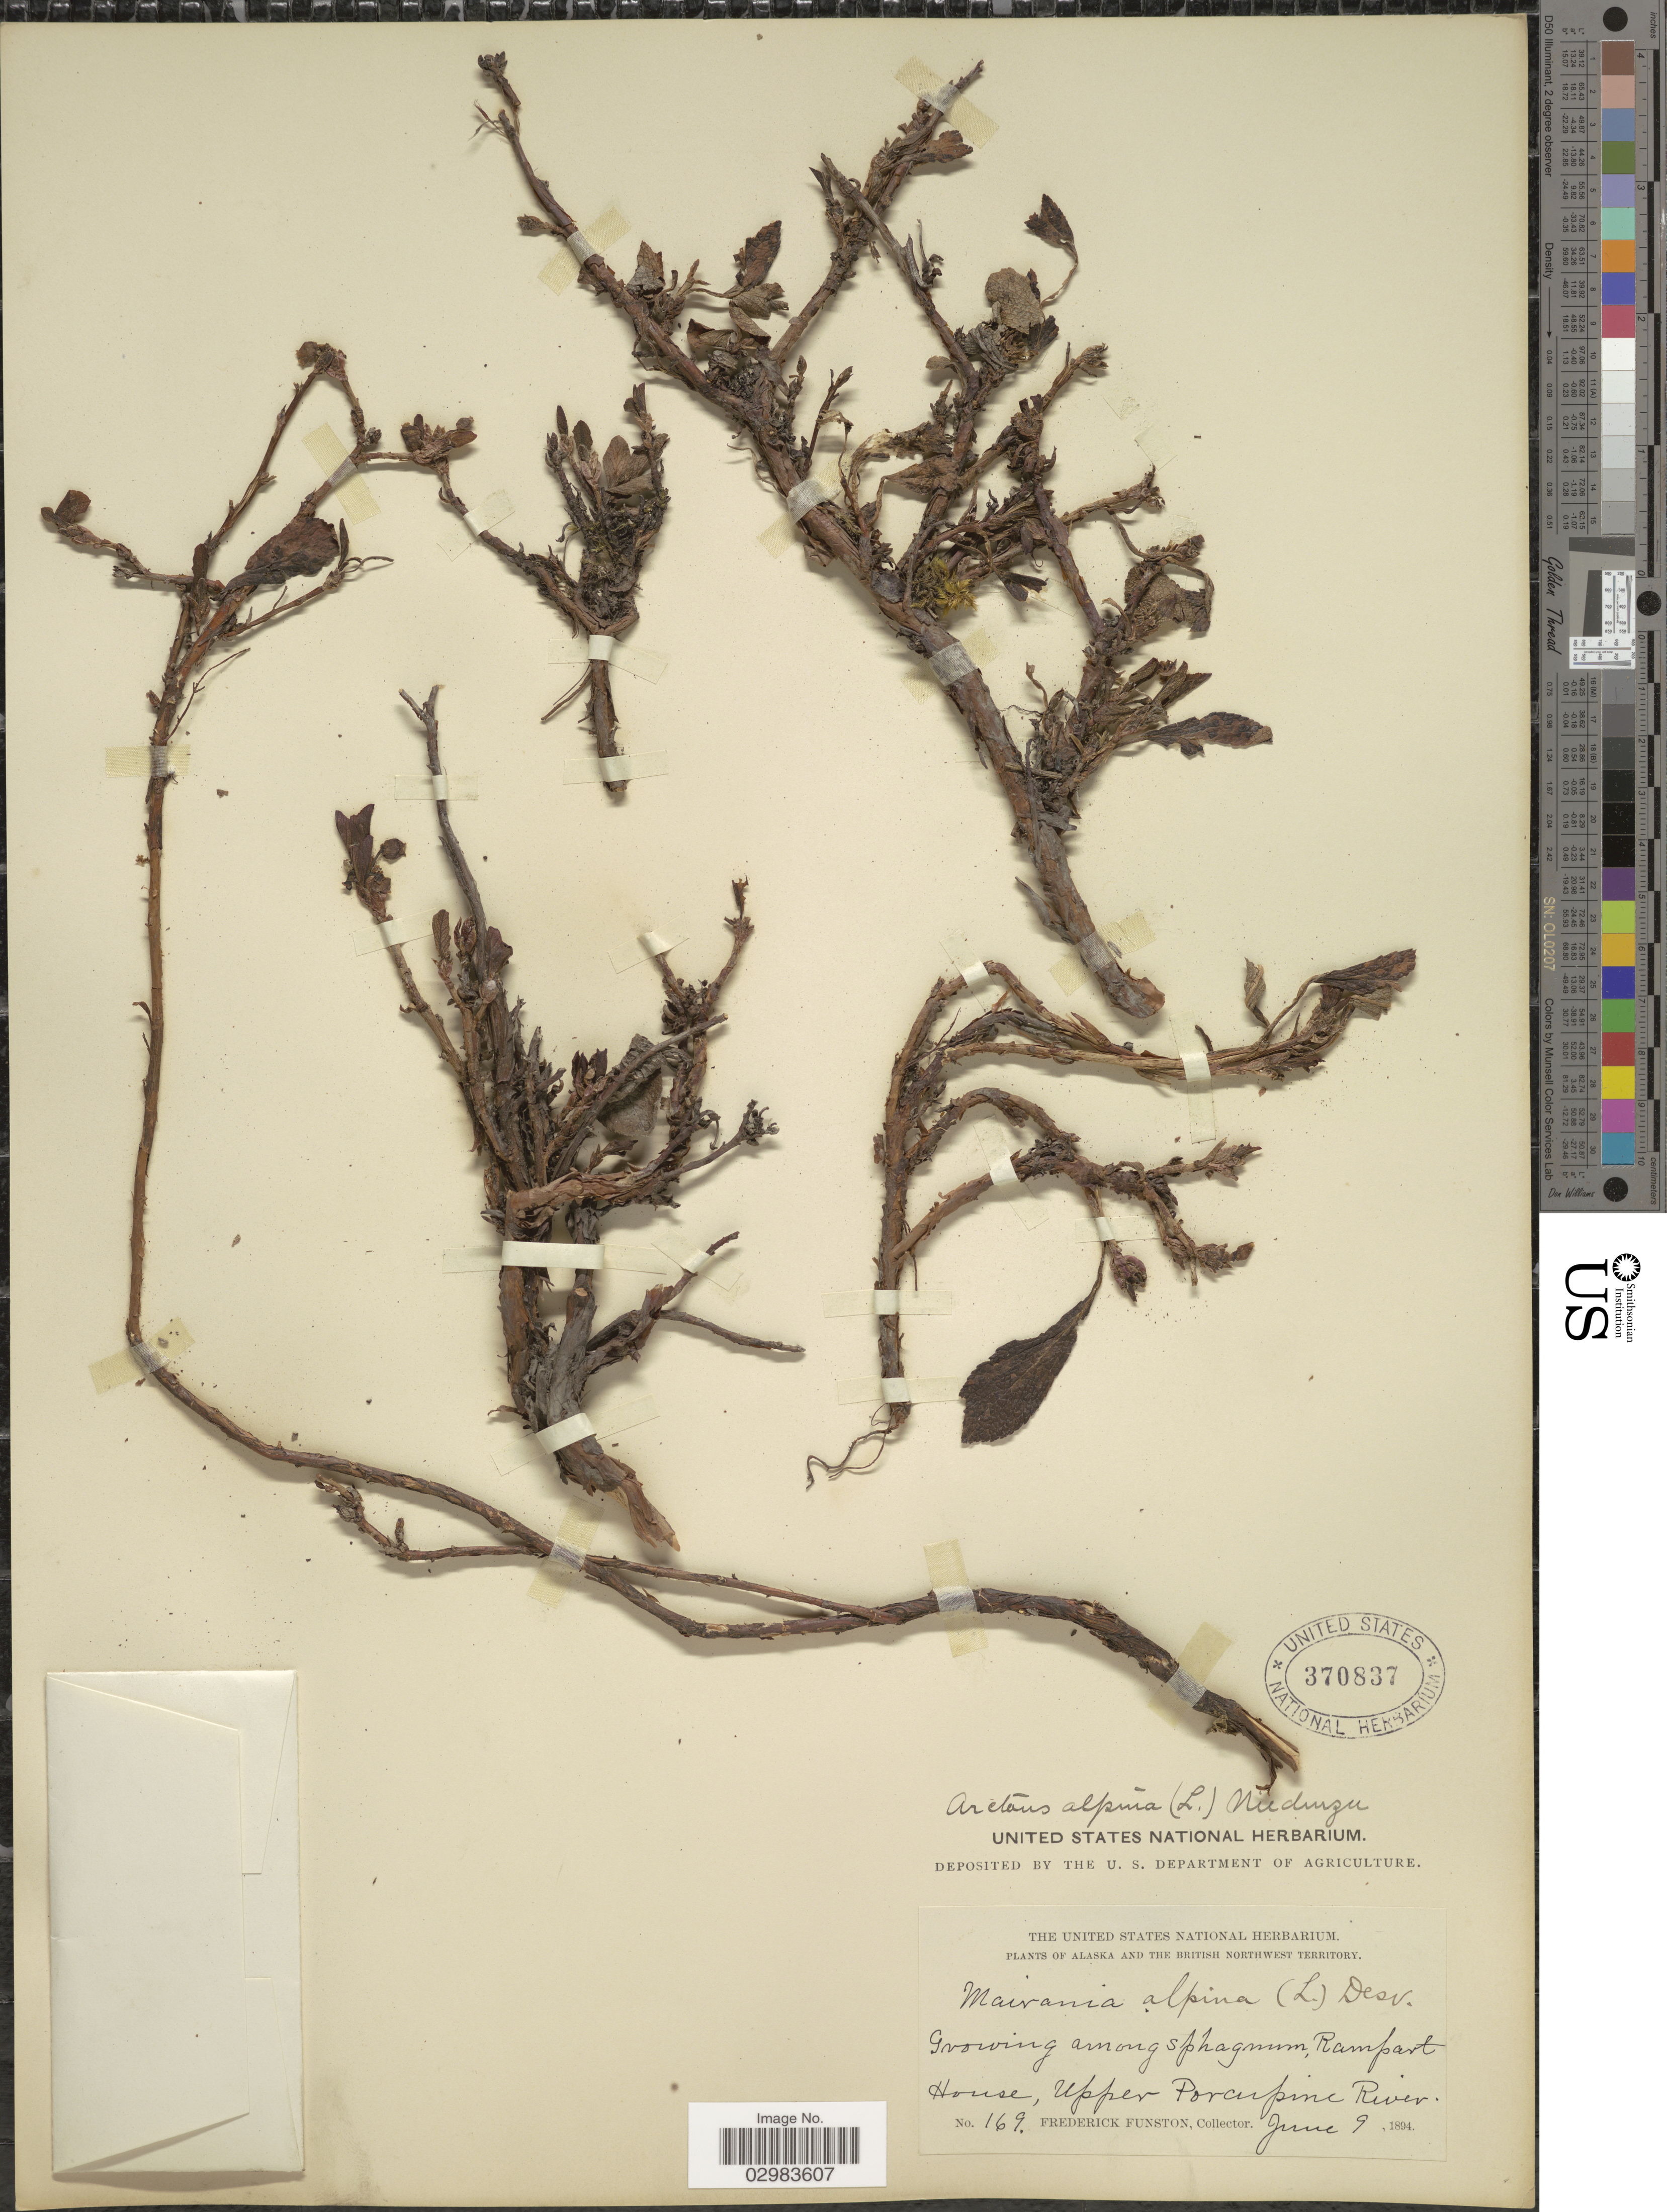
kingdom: Plantae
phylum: Tracheophyta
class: Magnoliopsida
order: Ericales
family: Ericaceae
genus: Arctostaphylos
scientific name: Arctostaphylos alpina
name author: (L.) Spreng.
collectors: F. Funston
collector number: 169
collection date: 1894-06-09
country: Canada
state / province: Yukon Territory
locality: The British Northwest Territory, Rampart House, Upper Porcupine River.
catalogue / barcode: US 370837